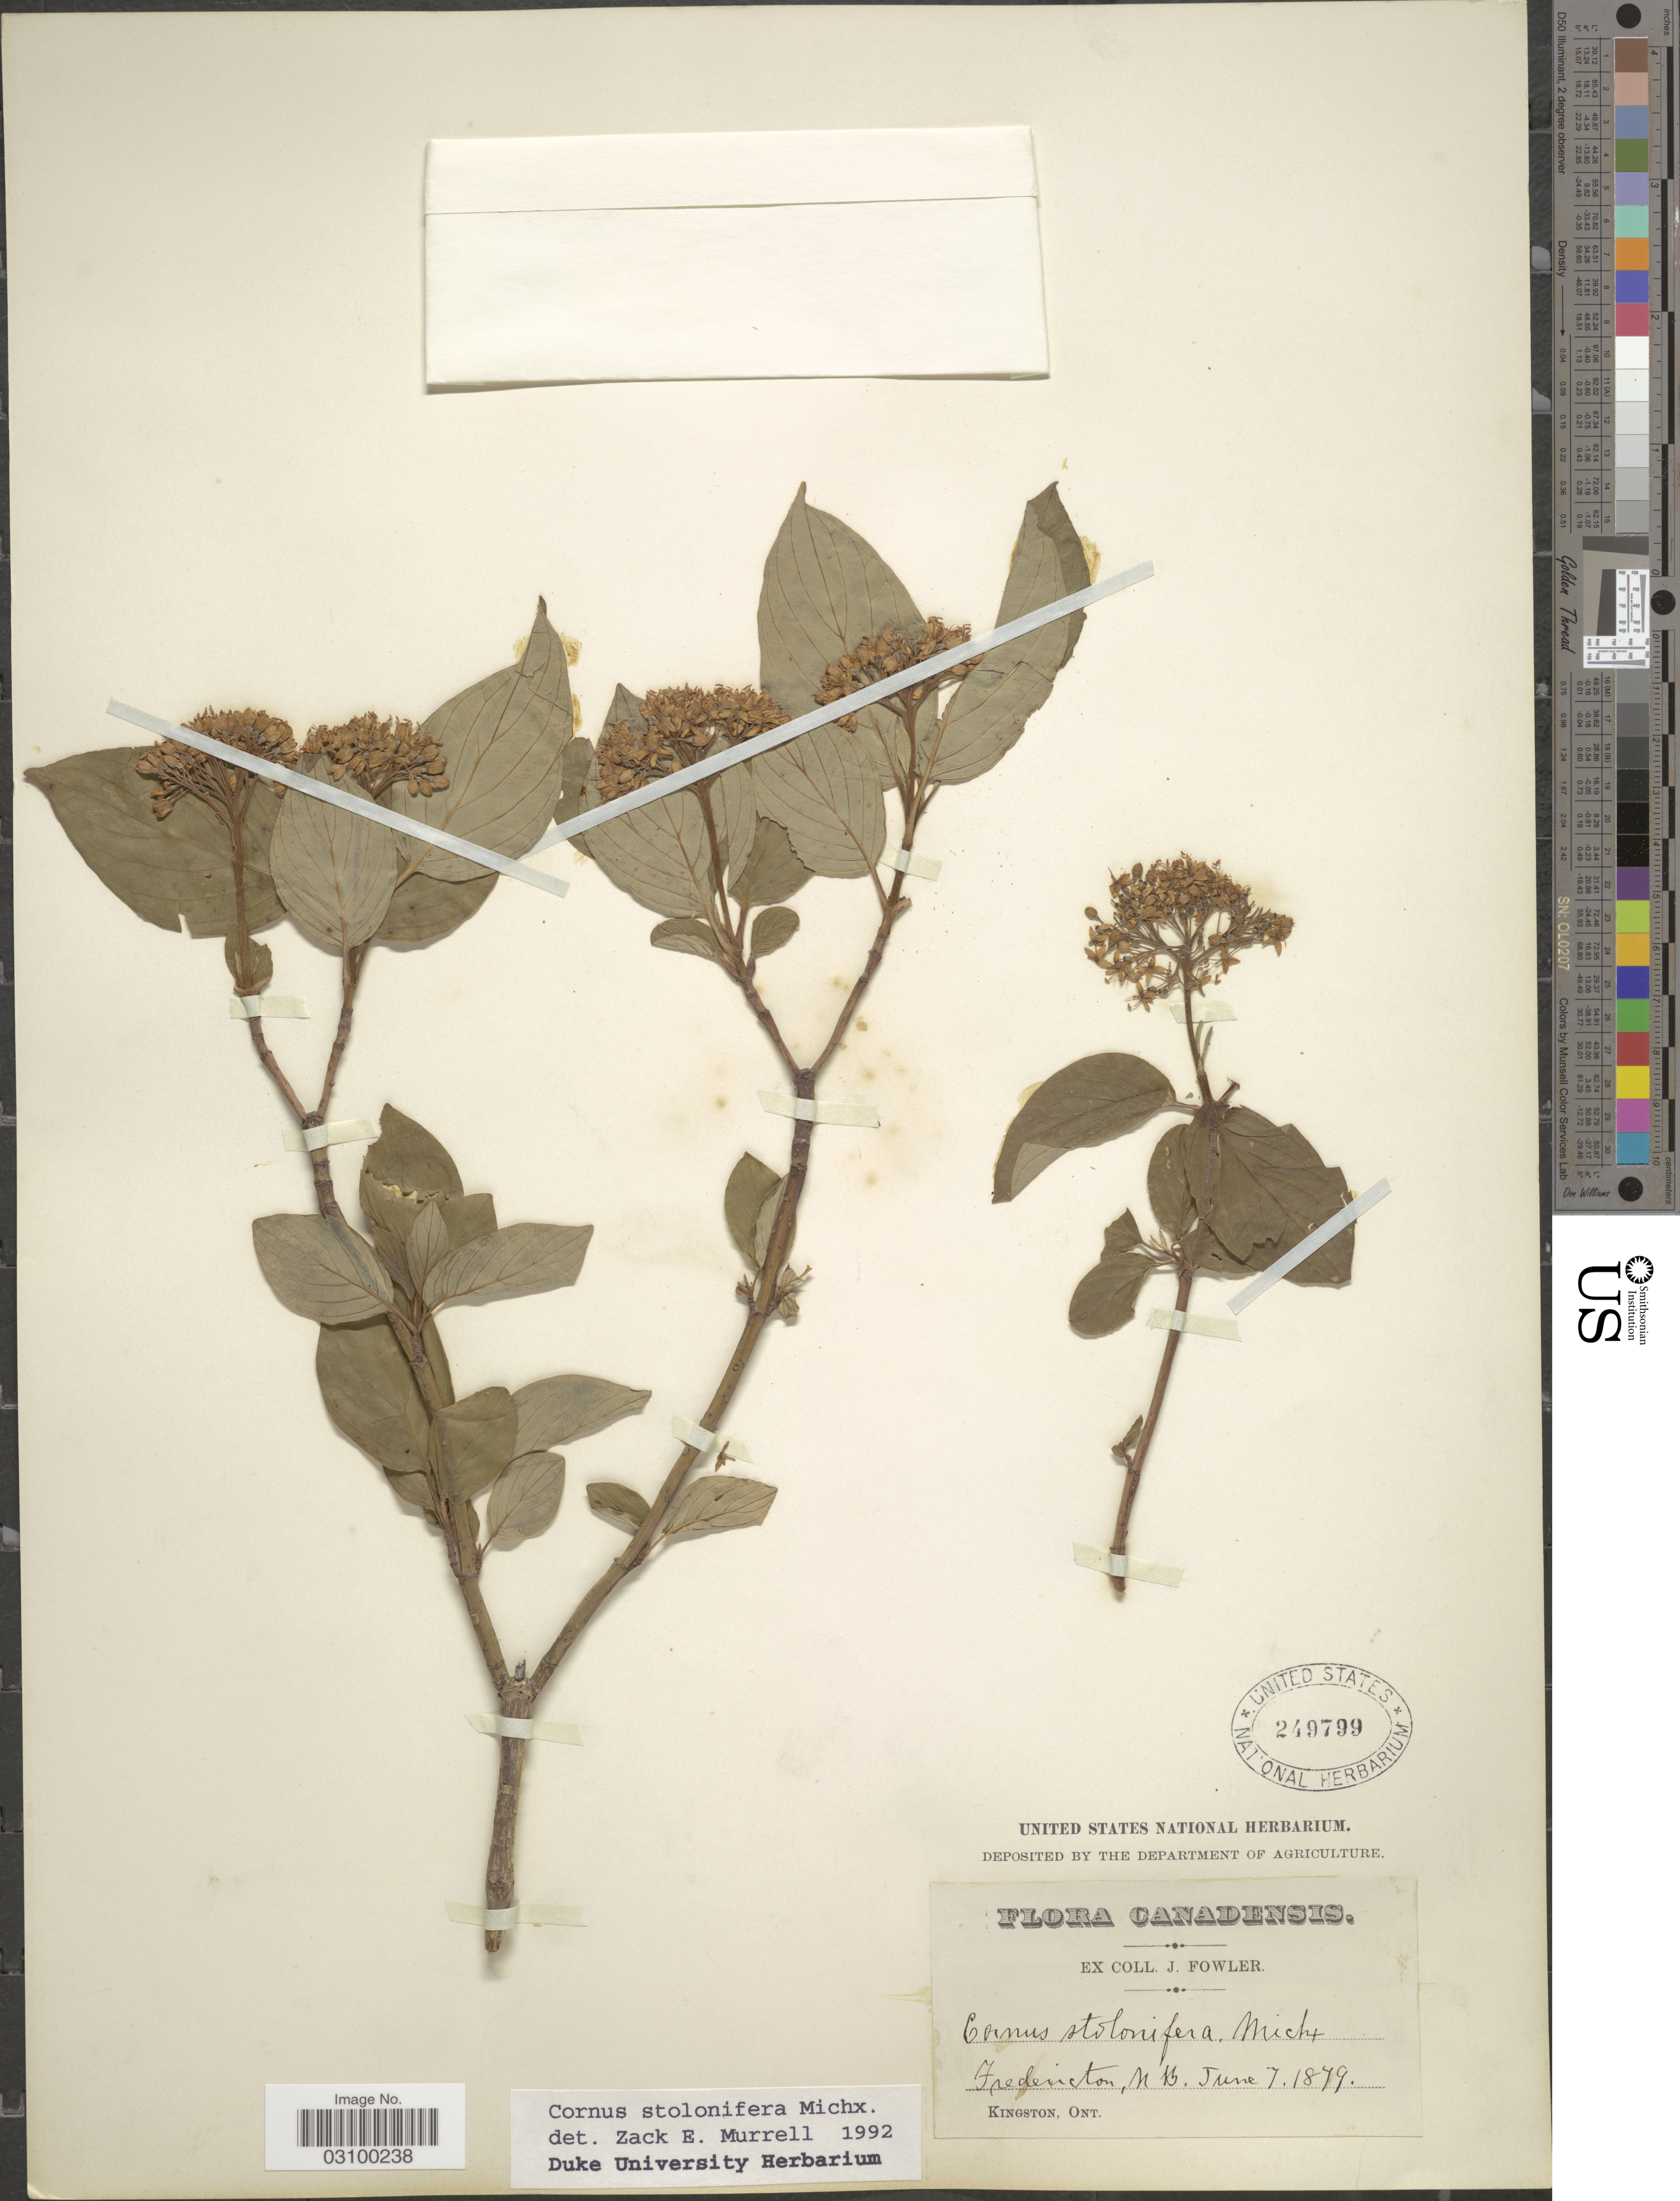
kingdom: Plantae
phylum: Tracheophyta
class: Magnoliopsida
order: Cornales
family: Cornaceae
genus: Cornus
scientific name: Cornus sericea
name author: L.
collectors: J. Fowler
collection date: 1879-07-07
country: Canada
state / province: New Brunswick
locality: Fredericton, N. B.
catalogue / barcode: US 249799